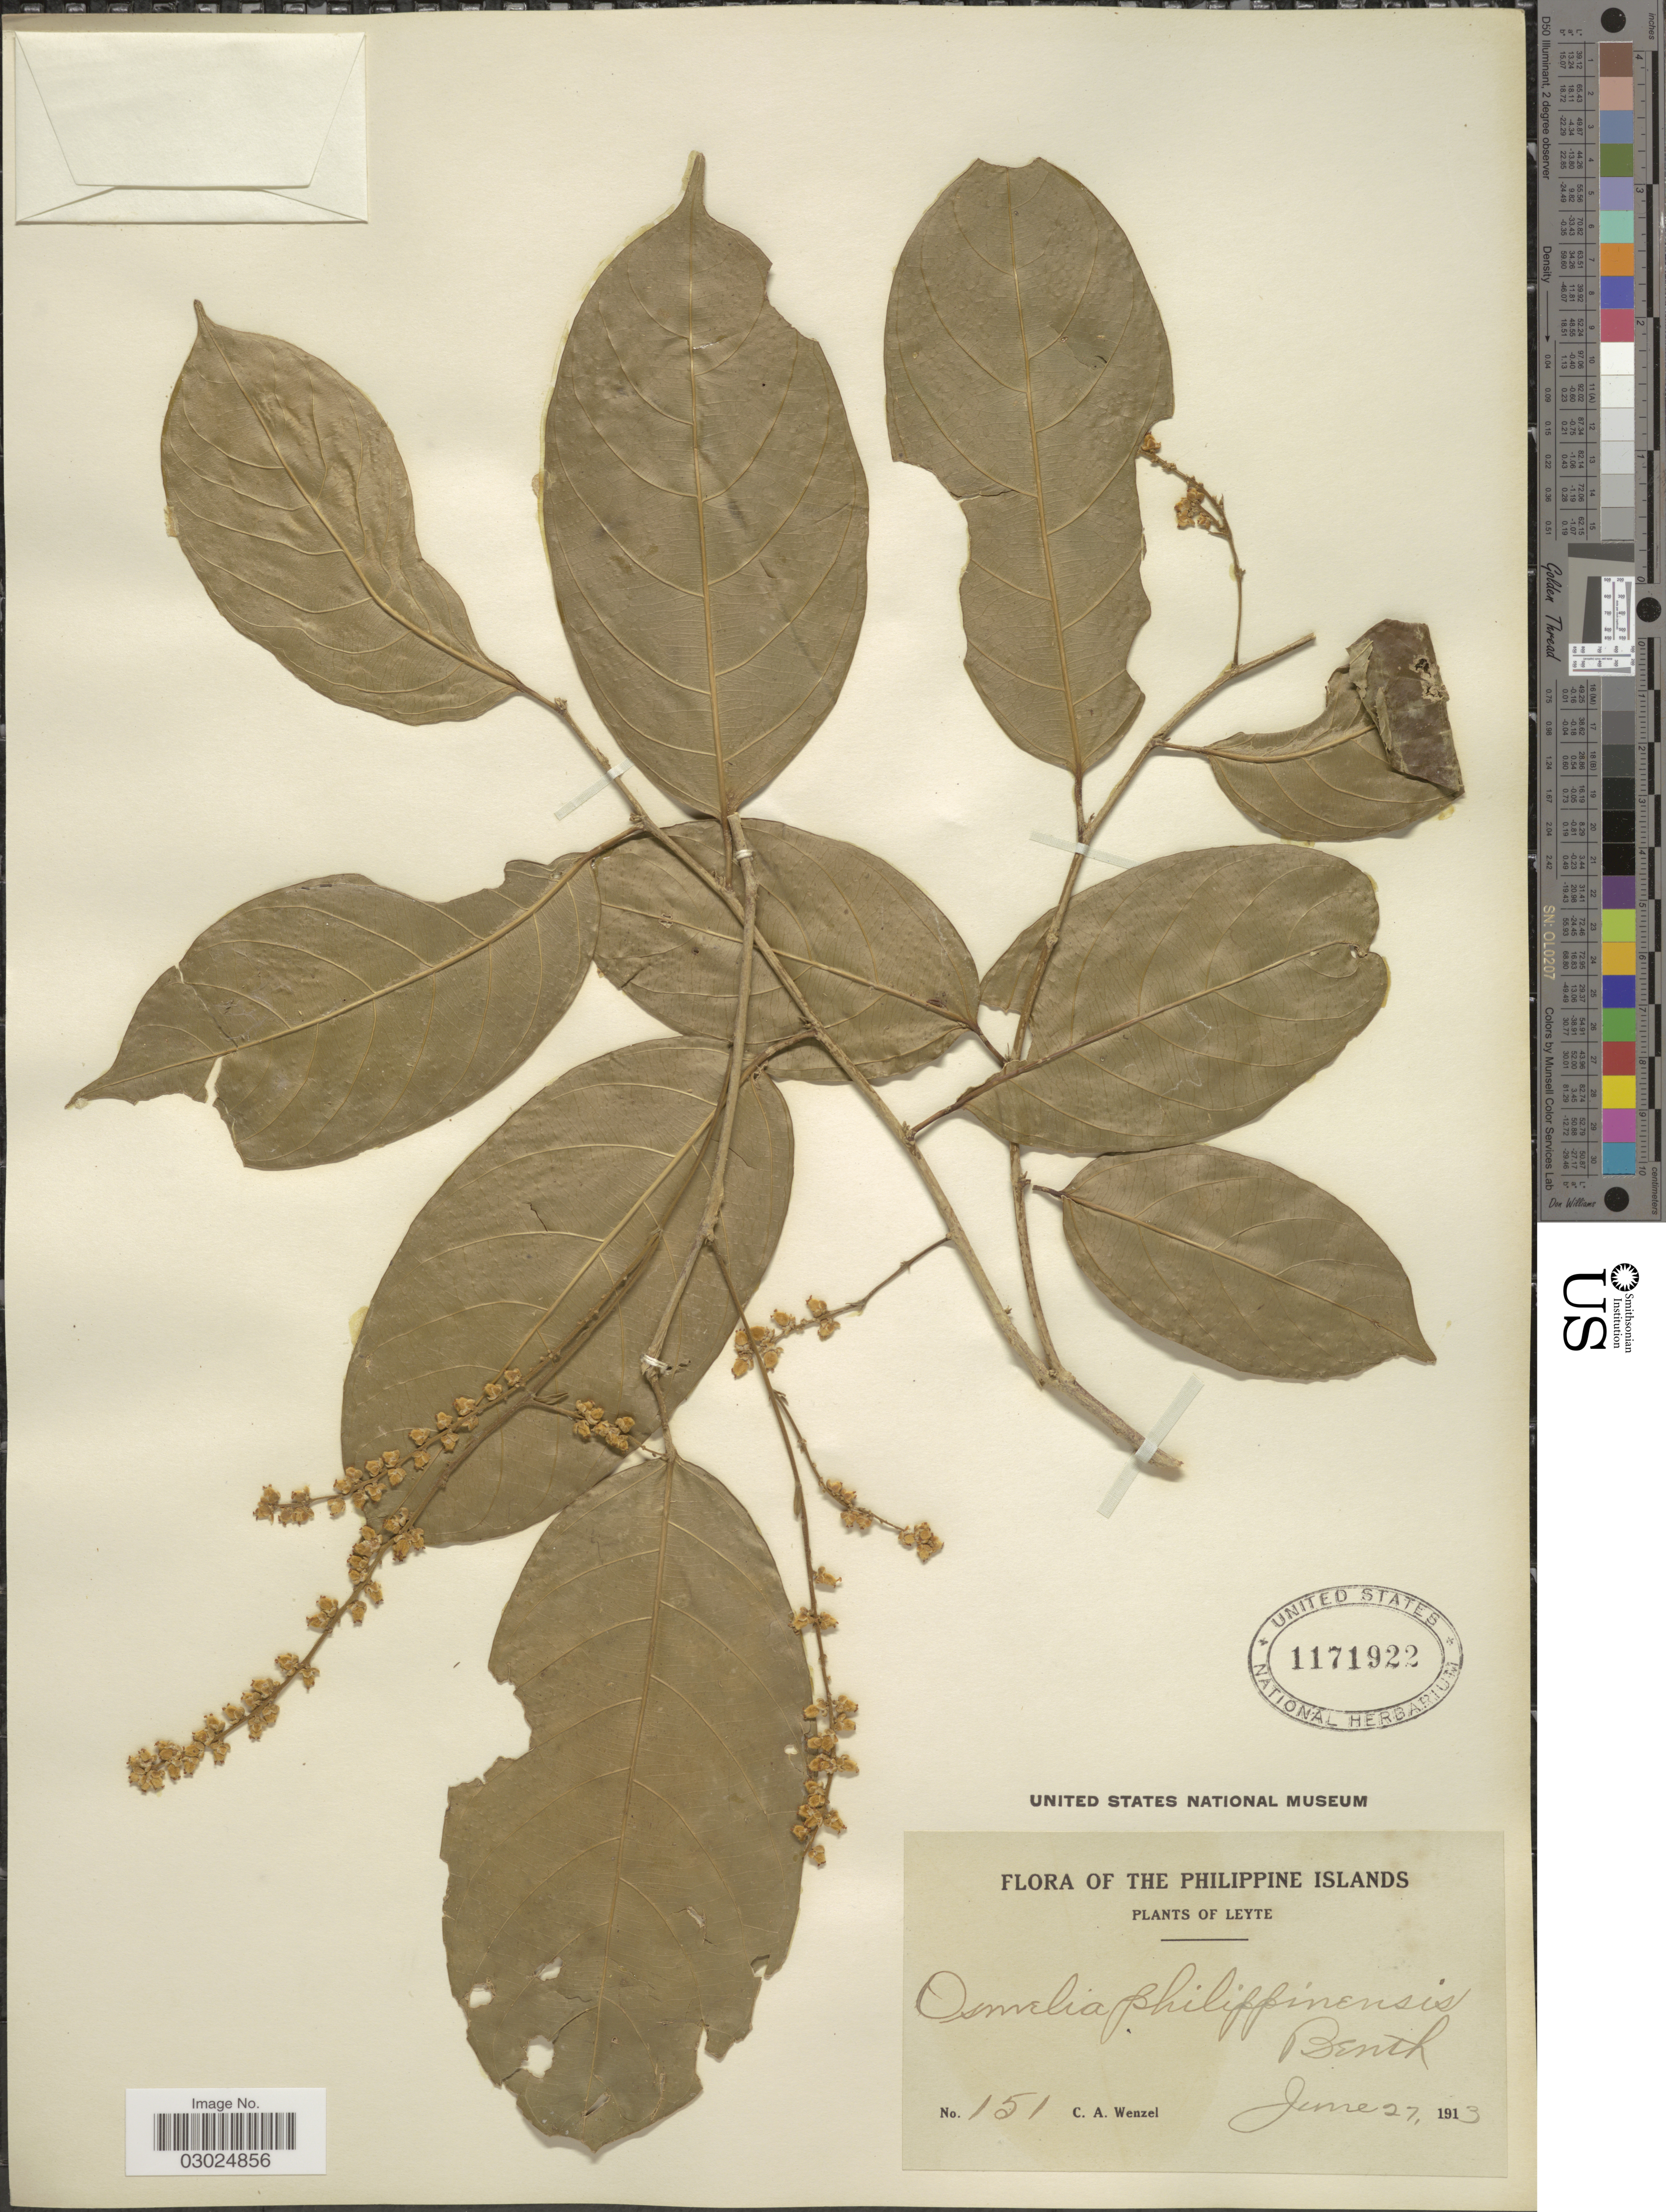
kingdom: Plantae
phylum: Tracheophyta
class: Magnoliopsida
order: Malpighiales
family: Salicaceae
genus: Osmelia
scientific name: Osmelia philippina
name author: (Turcz.) Benth.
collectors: C. Wenzel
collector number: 151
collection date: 1913-06-27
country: Philippines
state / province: Eastern Visayas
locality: Leyte.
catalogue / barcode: US 1171922